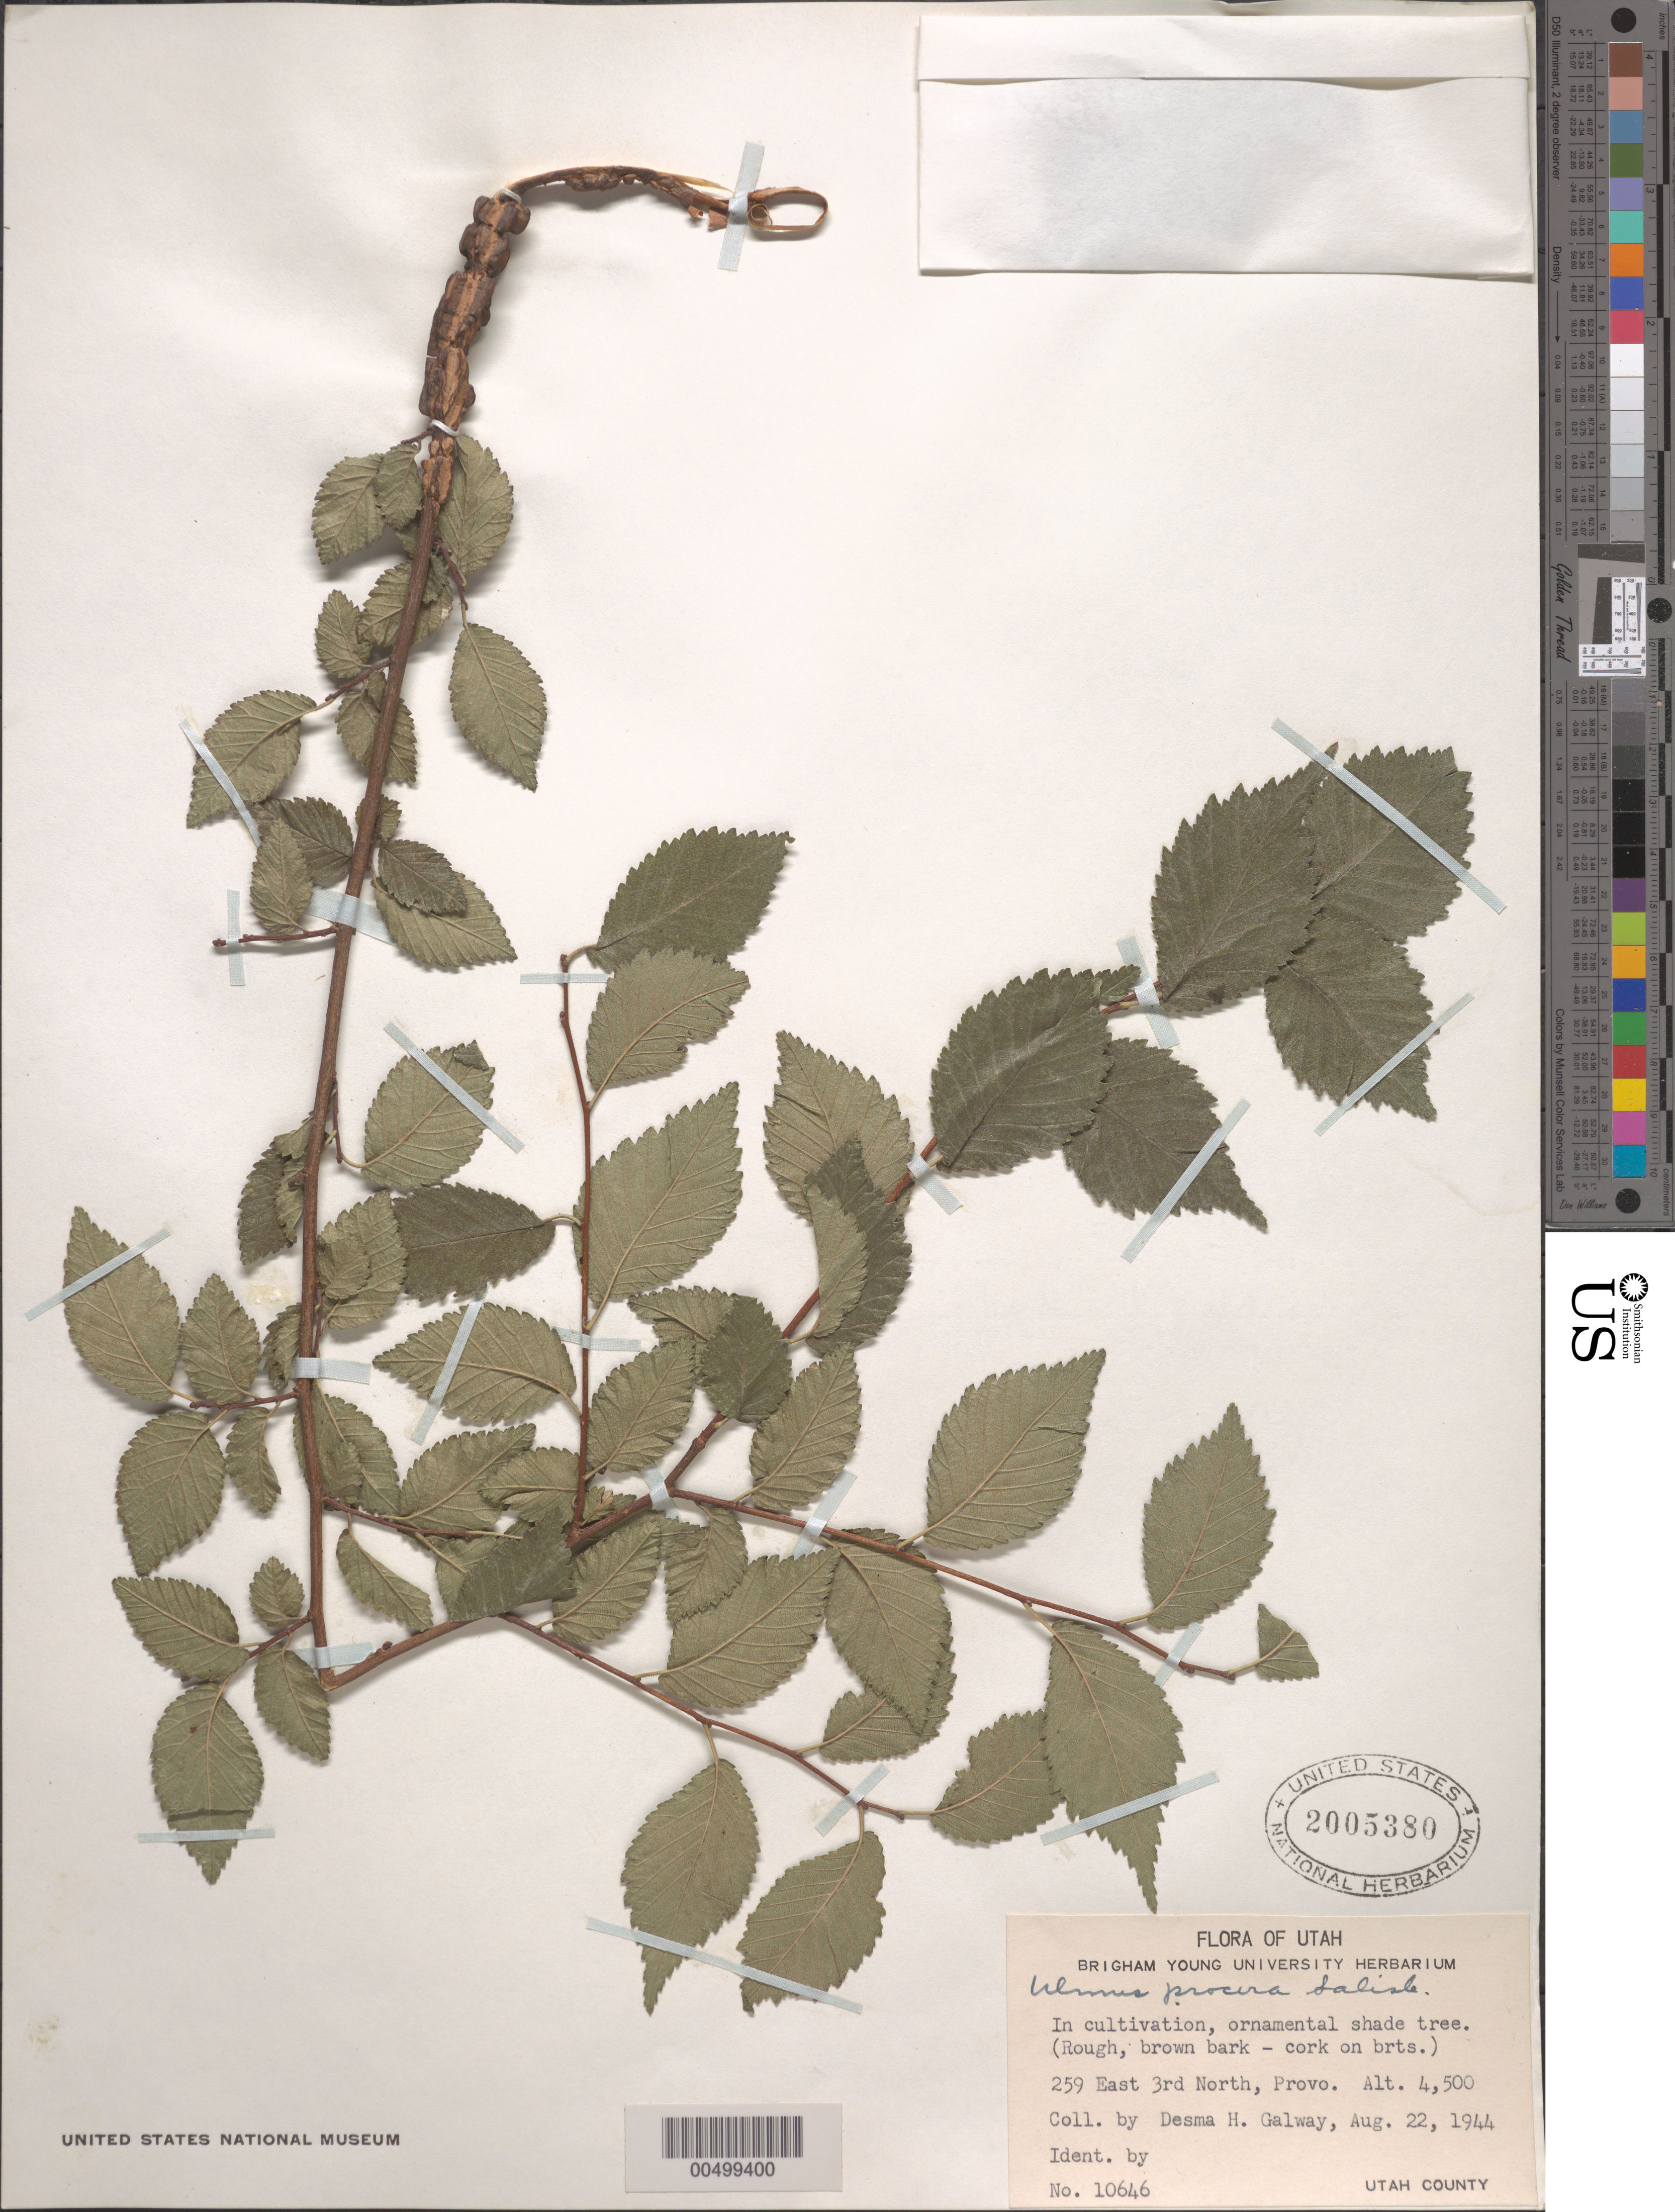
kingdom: Plantae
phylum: Tracheophyta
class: Magnoliopsida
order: Rosales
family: Ulmaceae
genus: Ulmus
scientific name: Ulmus procera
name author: Salisb.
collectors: D. Galway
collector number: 10646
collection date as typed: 22 Aug 1944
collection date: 1944-08-22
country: United States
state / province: Utah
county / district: Utah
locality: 259 East 3rd North, Provo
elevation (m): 1371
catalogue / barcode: US 2005380